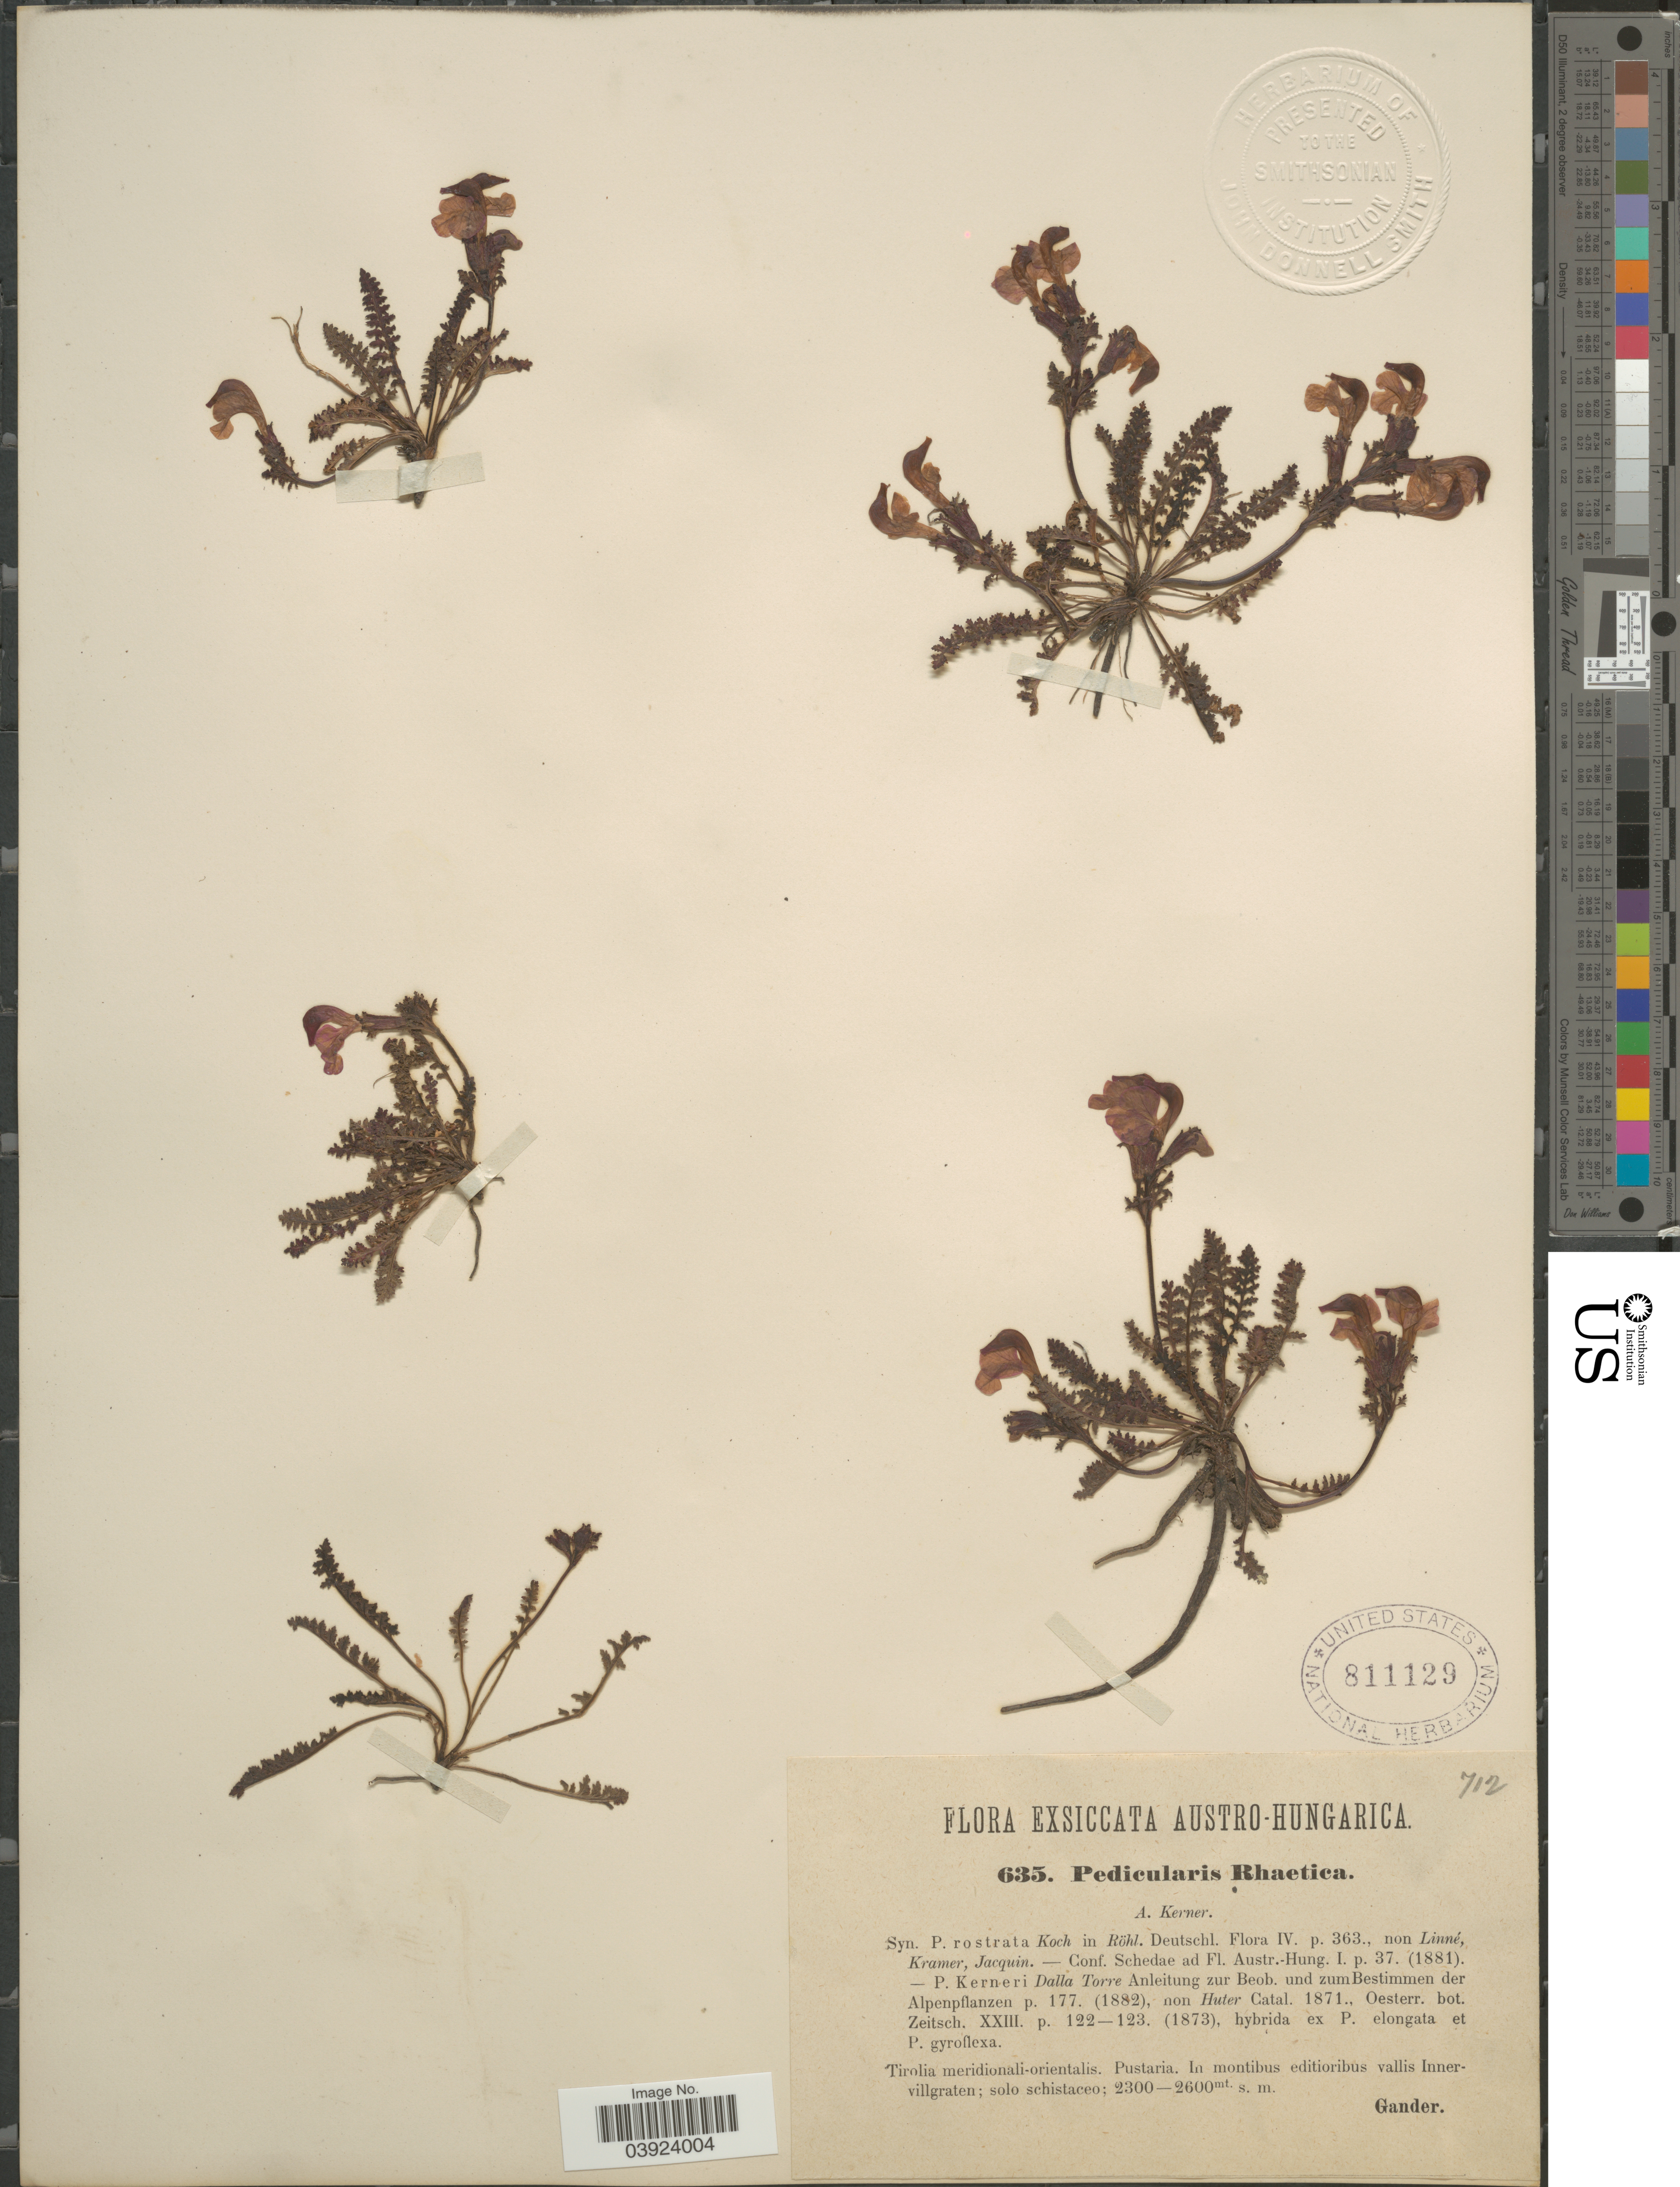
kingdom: Plantae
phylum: Tracheophyta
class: Magnoliopsida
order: Lamiales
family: Orobanchaceae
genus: Pedicularis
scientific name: Pedicularis rhaetica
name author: A. Kern.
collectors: -- Gander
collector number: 635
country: Austria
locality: Austro-Hungarica. Tirolia meridionali-orientalis. Pustaria. In montibus editioribus vallis Innervillgraten.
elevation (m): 2300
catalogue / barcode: US 811129